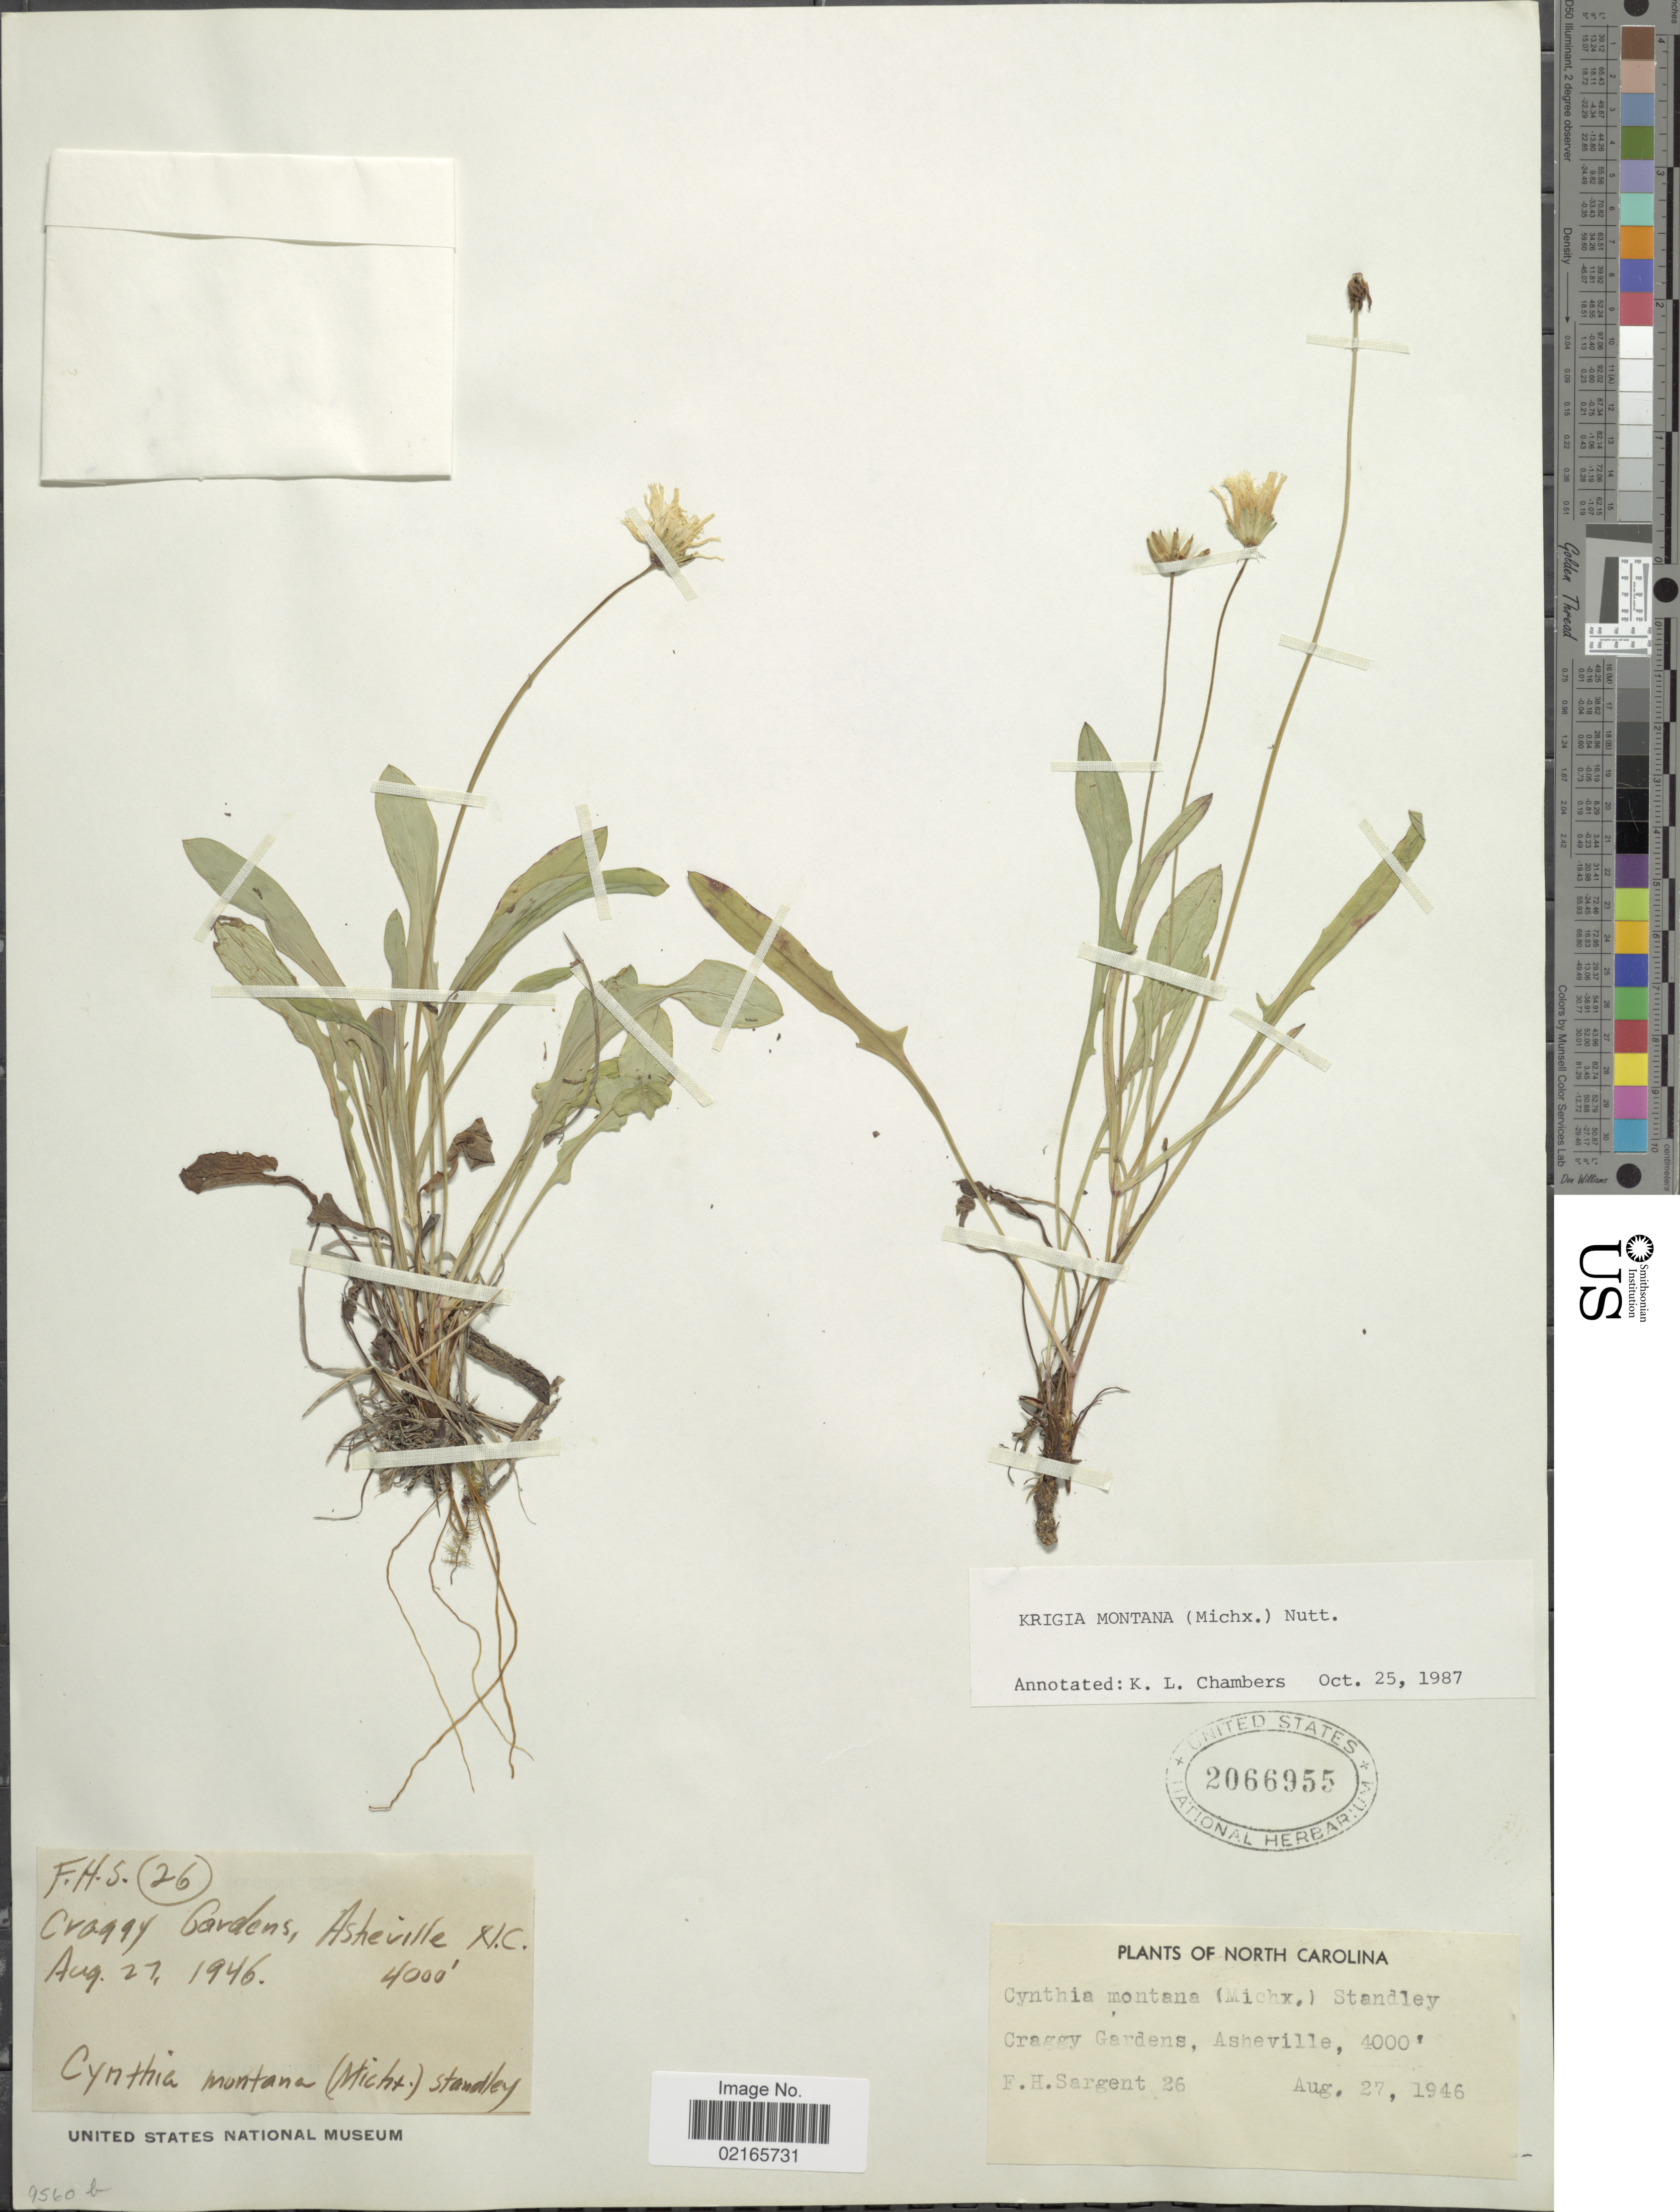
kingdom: Plantae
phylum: Tracheophyta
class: Magnoliopsida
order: Asterales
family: Asteraceae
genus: Krigia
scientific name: Krigia montana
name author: Nutt.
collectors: F. H. Sargent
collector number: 26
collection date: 1946-08-27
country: United States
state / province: North Carolina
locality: Craggy Gardens, Asheville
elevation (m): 1219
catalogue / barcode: US 2066955